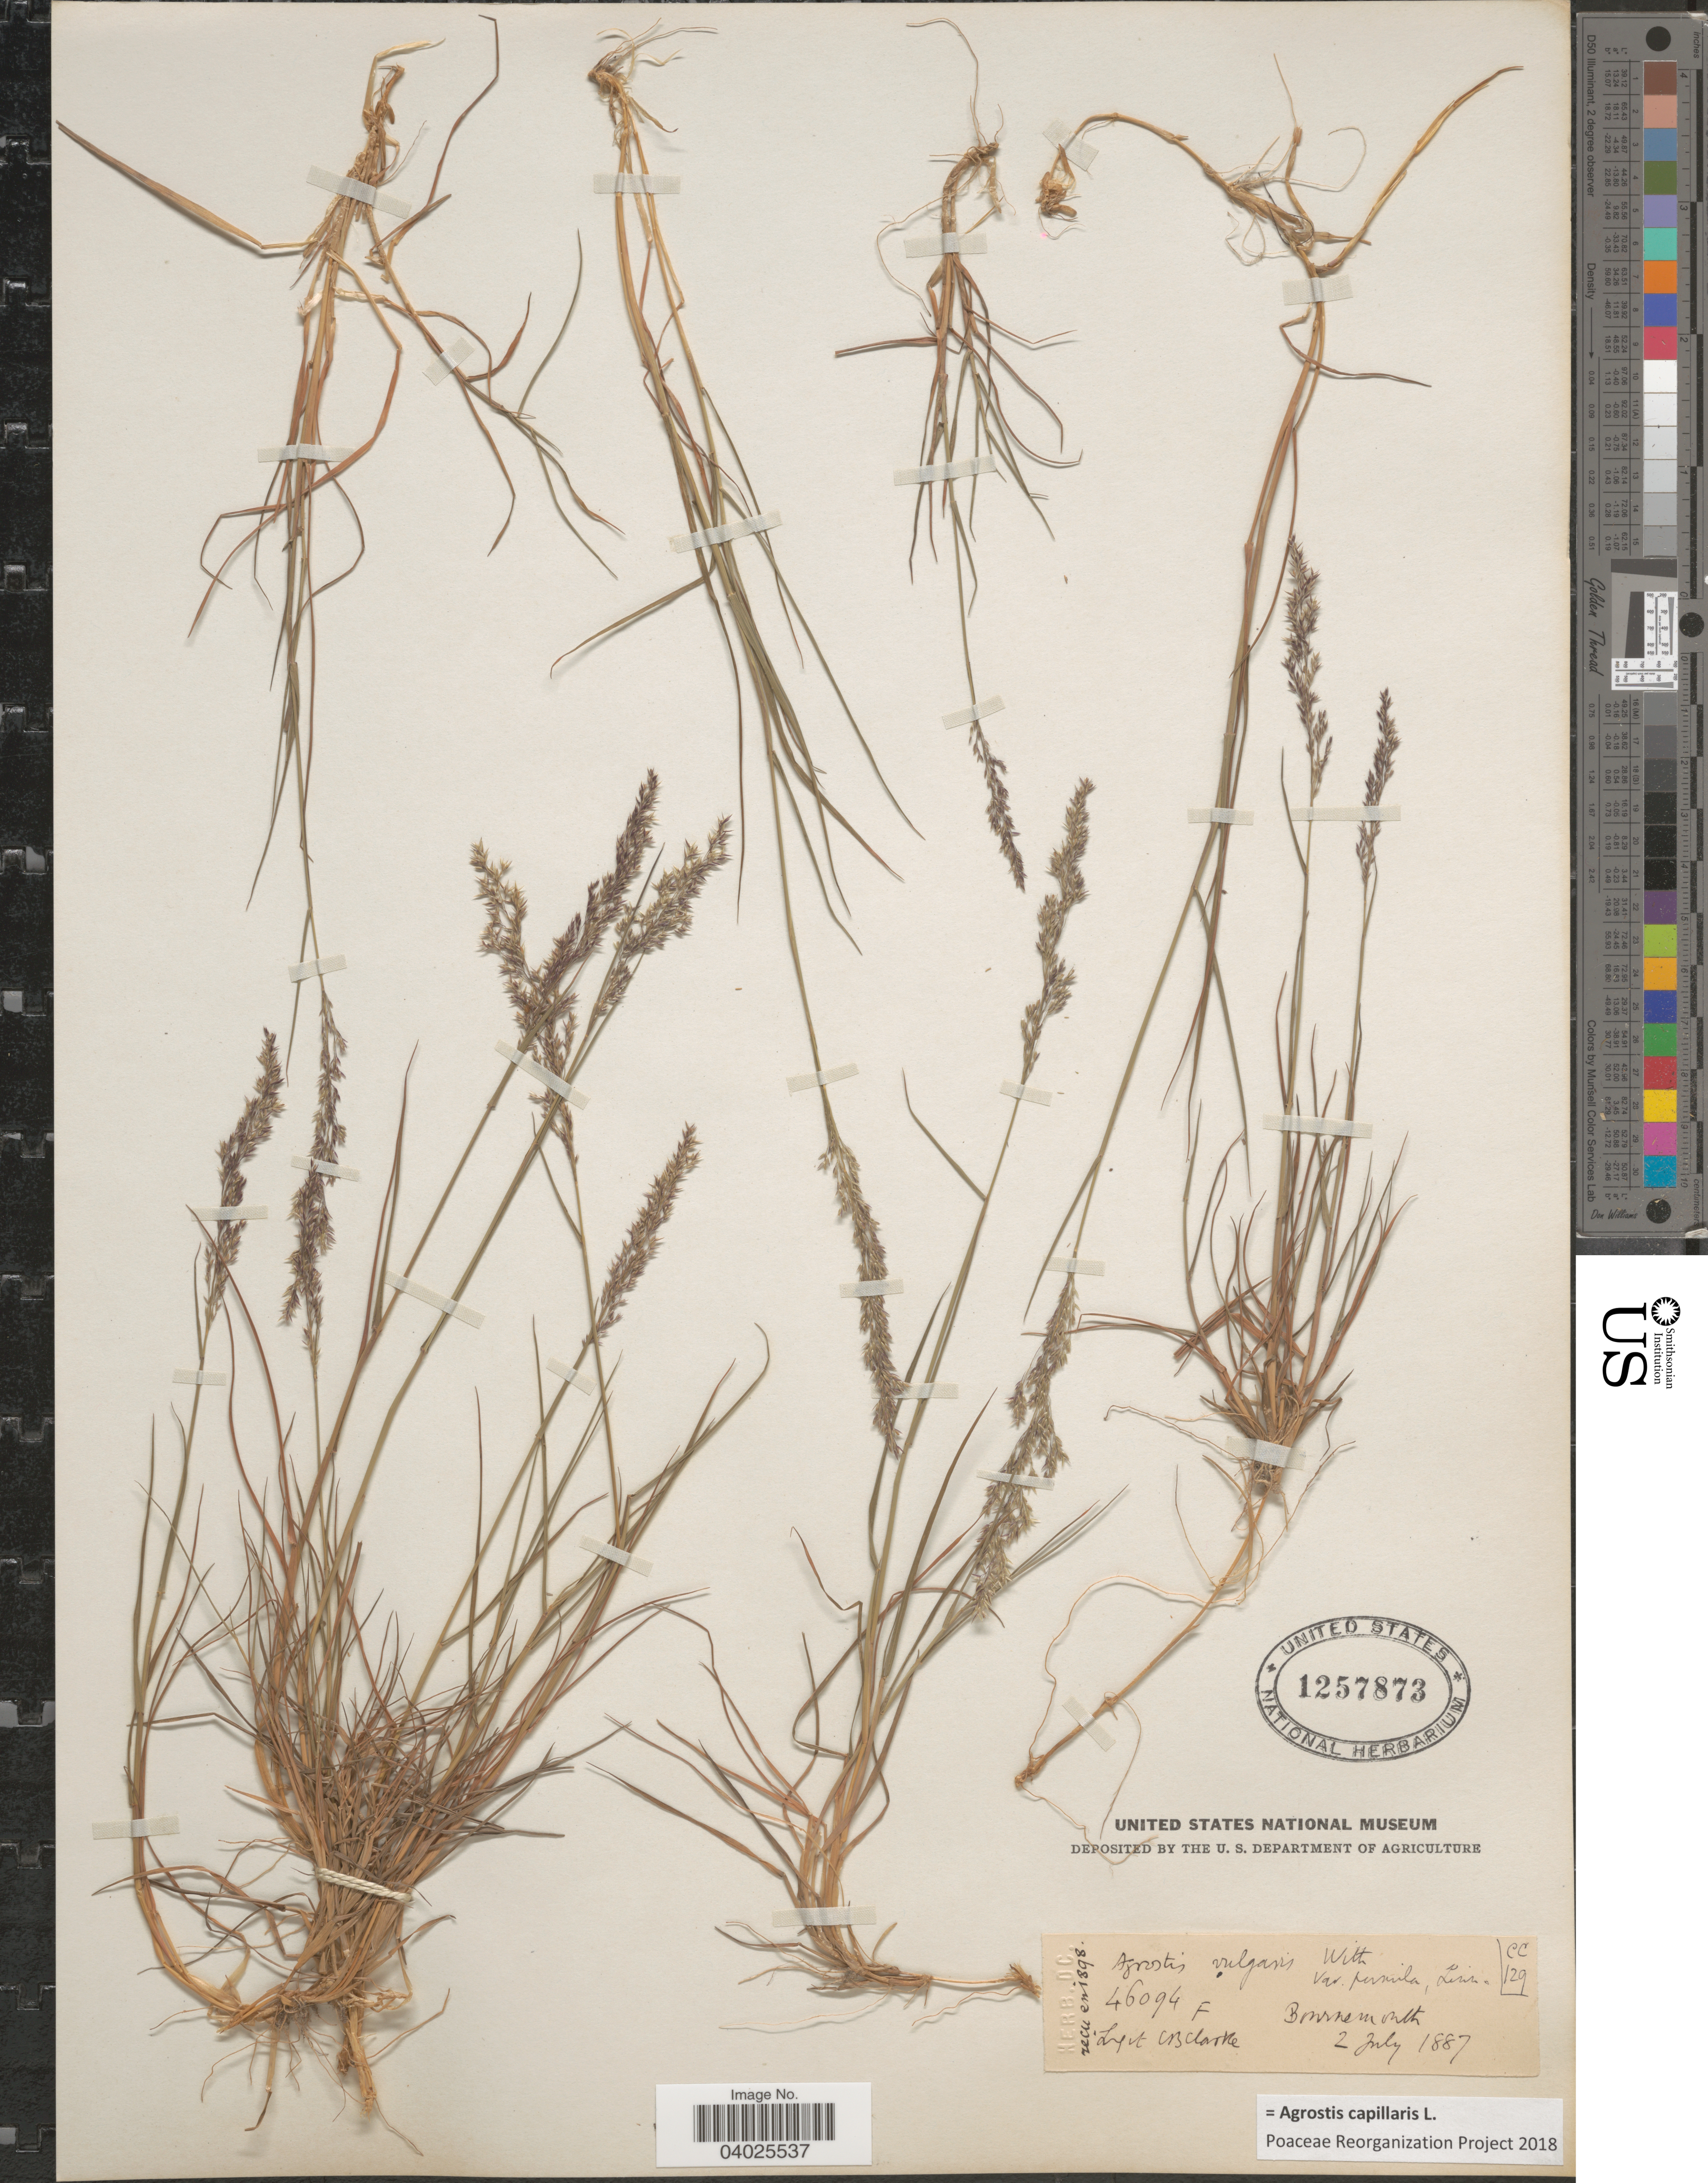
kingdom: Plantae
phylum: Tracheophyta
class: Liliopsida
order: Poales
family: Poaceae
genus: Agrostis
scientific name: Agrostis capillaris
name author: L.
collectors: C. B. Clarke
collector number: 46094 F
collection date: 1887-07-02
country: United Kingdom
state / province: England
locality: Bournemouth.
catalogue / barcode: US 1257873